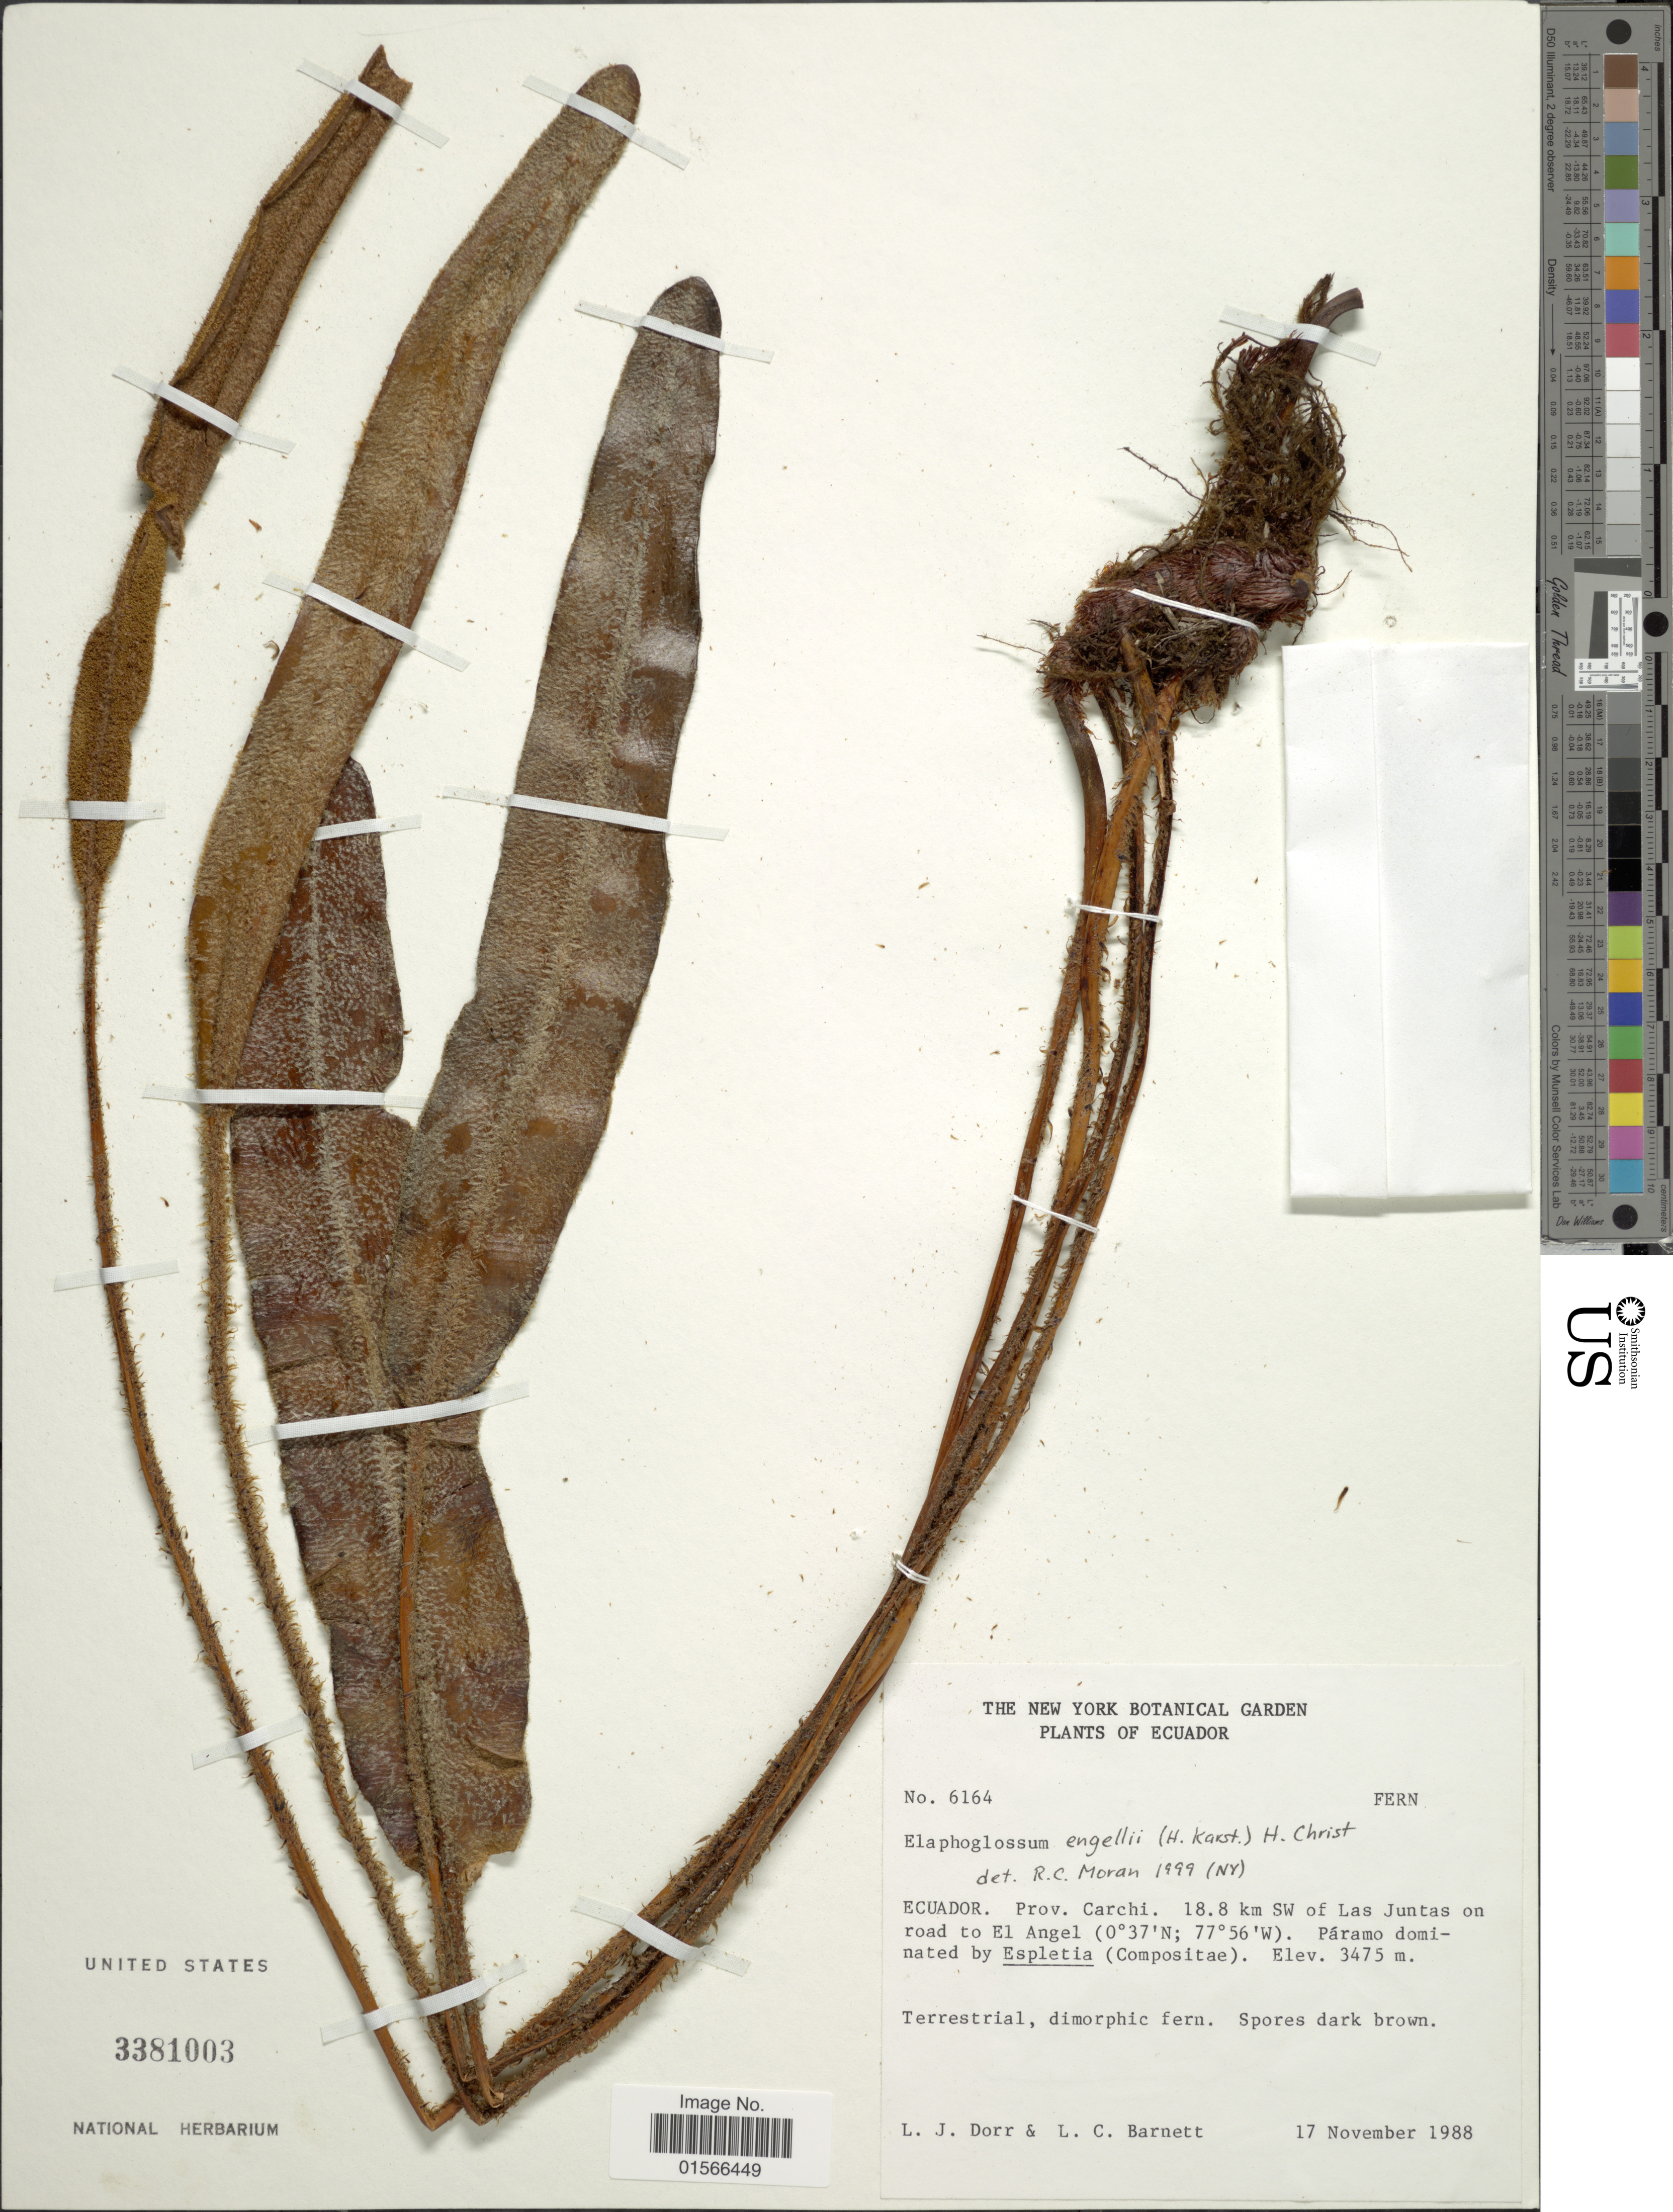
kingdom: Plantae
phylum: Tracheophyta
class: Polypodiopsida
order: Polypodiales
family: Dryopteridaceae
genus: Elaphoglossum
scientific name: Elaphoglossum engelii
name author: (H. Karst.) Christ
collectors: L. J. Dorr & L. C. Barnett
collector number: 6164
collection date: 1988-11-17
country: Ecuador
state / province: Carchi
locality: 18.8 km SW of Las Juntas on road to El Angel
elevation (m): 3475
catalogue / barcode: US 3381003